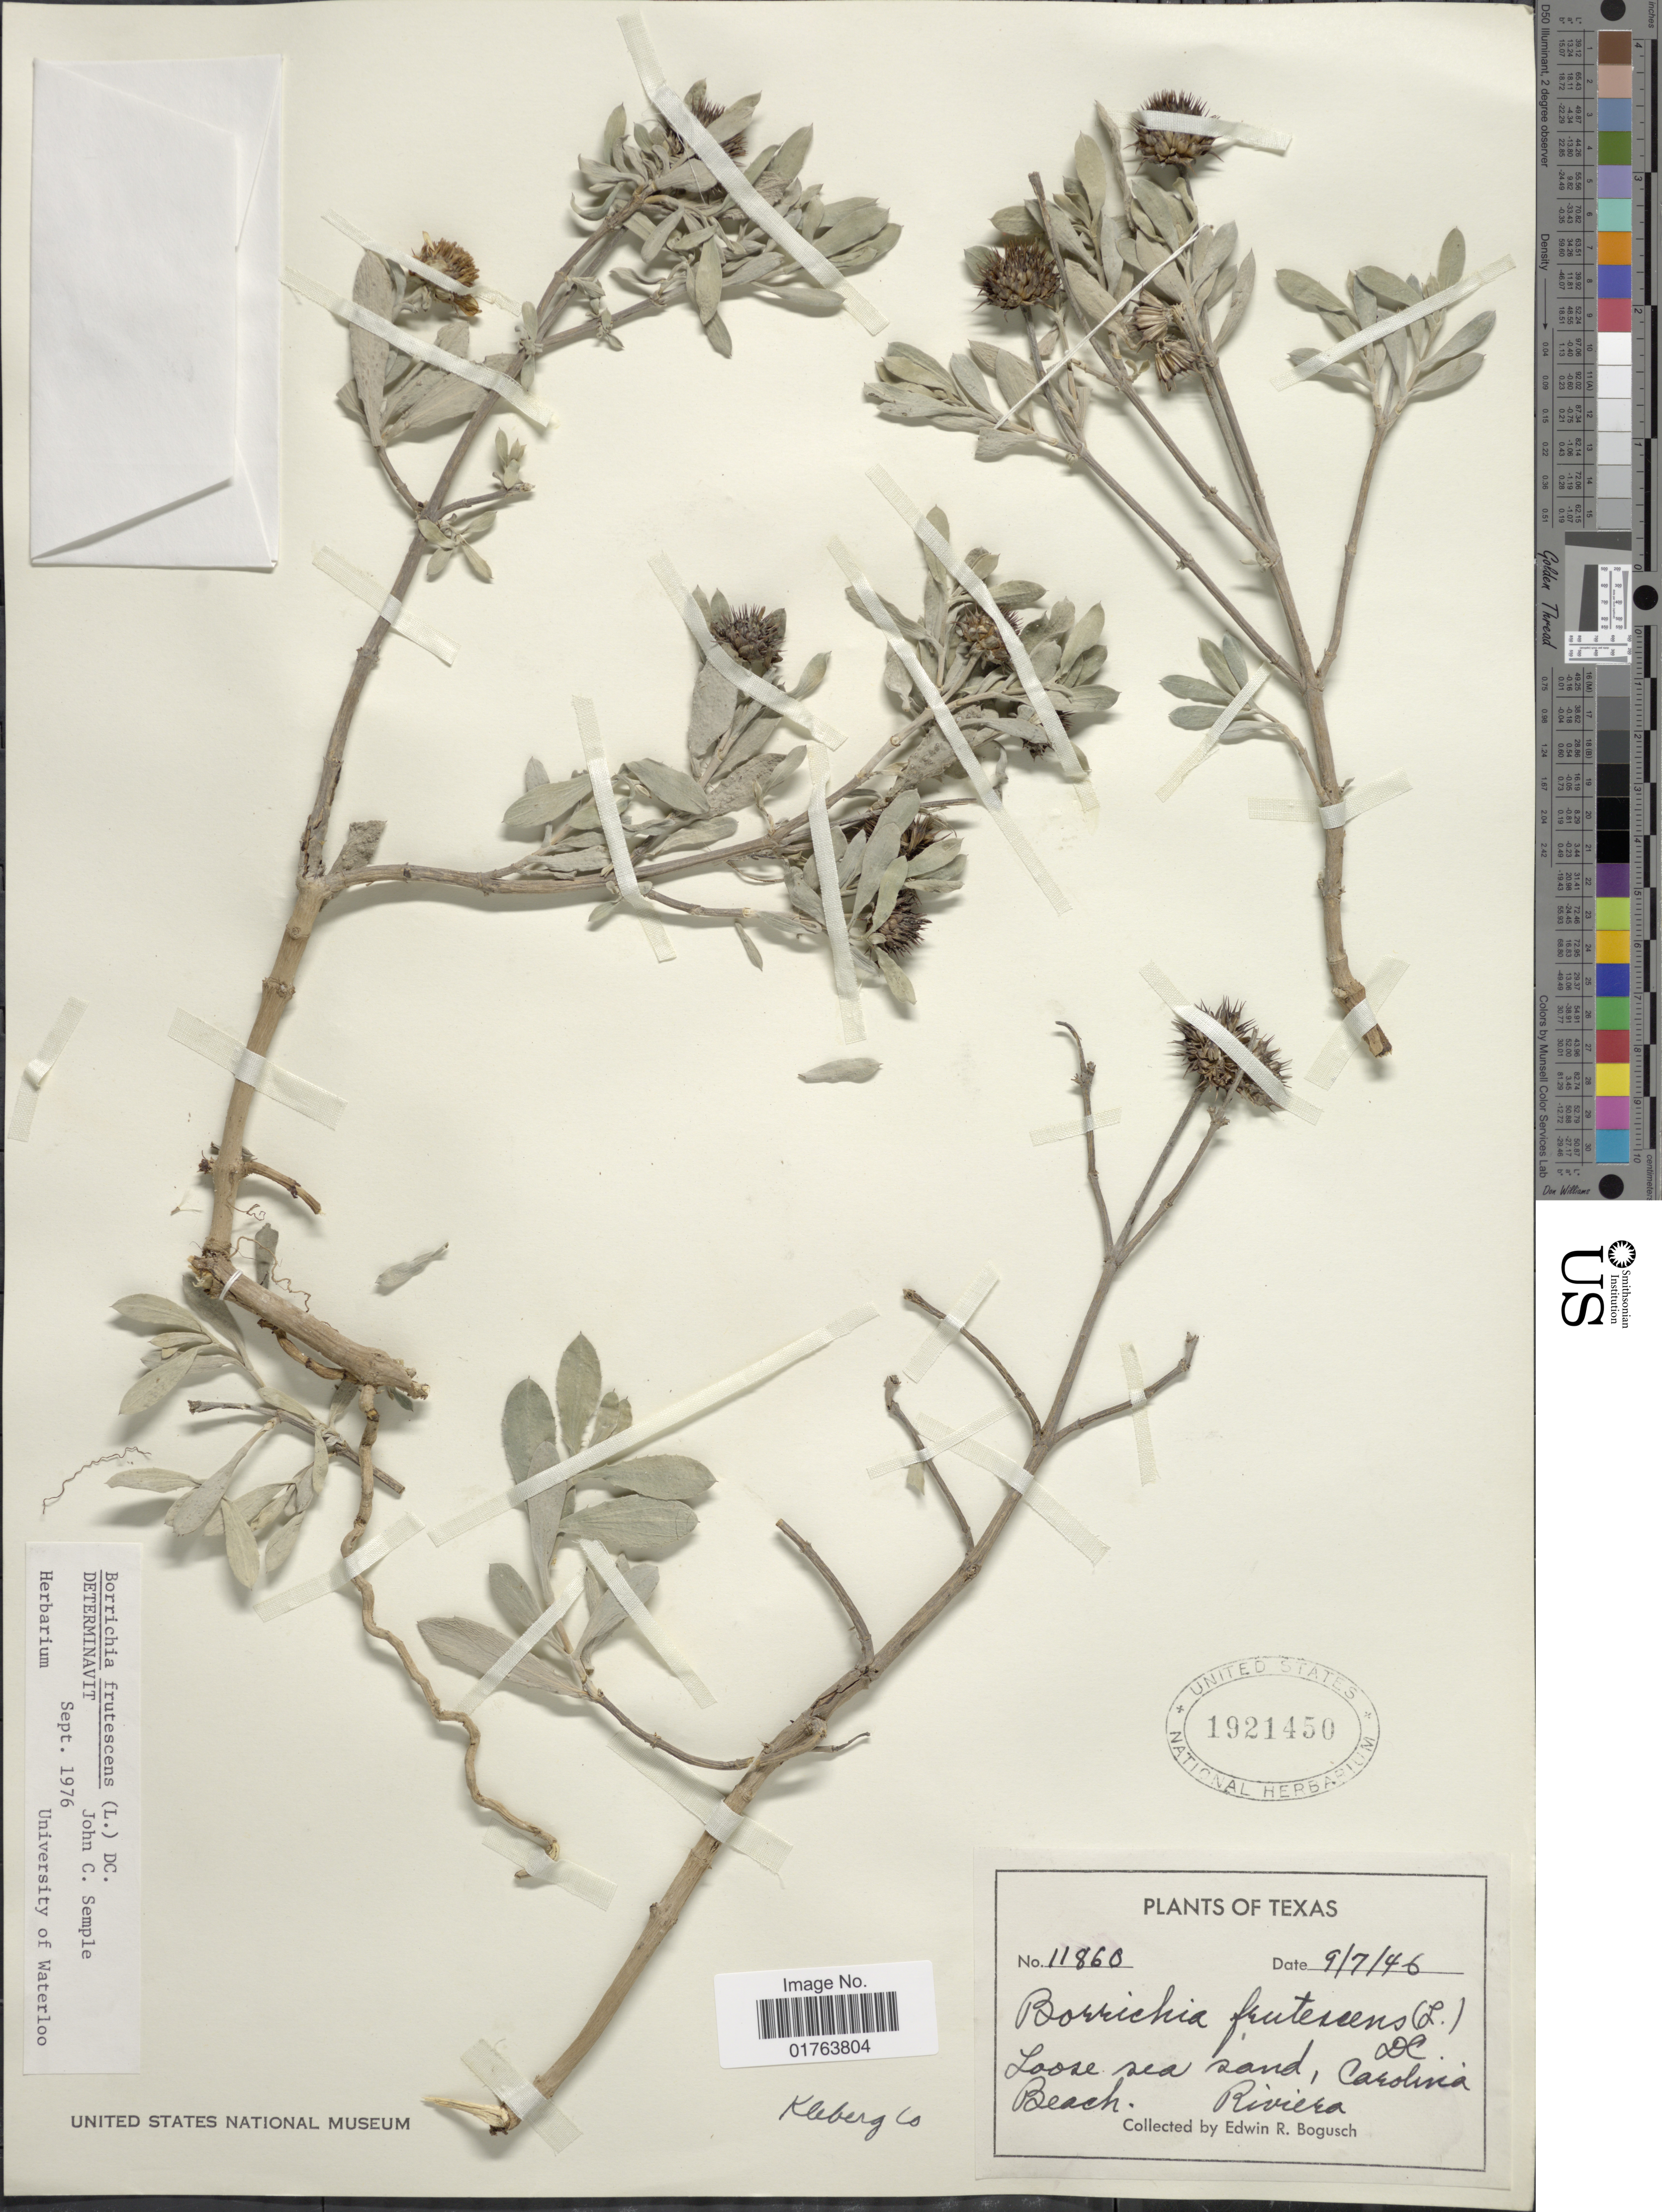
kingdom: Plantae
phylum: Tracheophyta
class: Magnoliopsida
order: Asterales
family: Asteraceae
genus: Borrichia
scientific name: Borrichia frutescens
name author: (L.) DC.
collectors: E. Bogusch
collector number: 11860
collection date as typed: Transcribed d/m/y: 9/7/46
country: United States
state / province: Texas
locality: Carolina Beach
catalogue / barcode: US 1921450